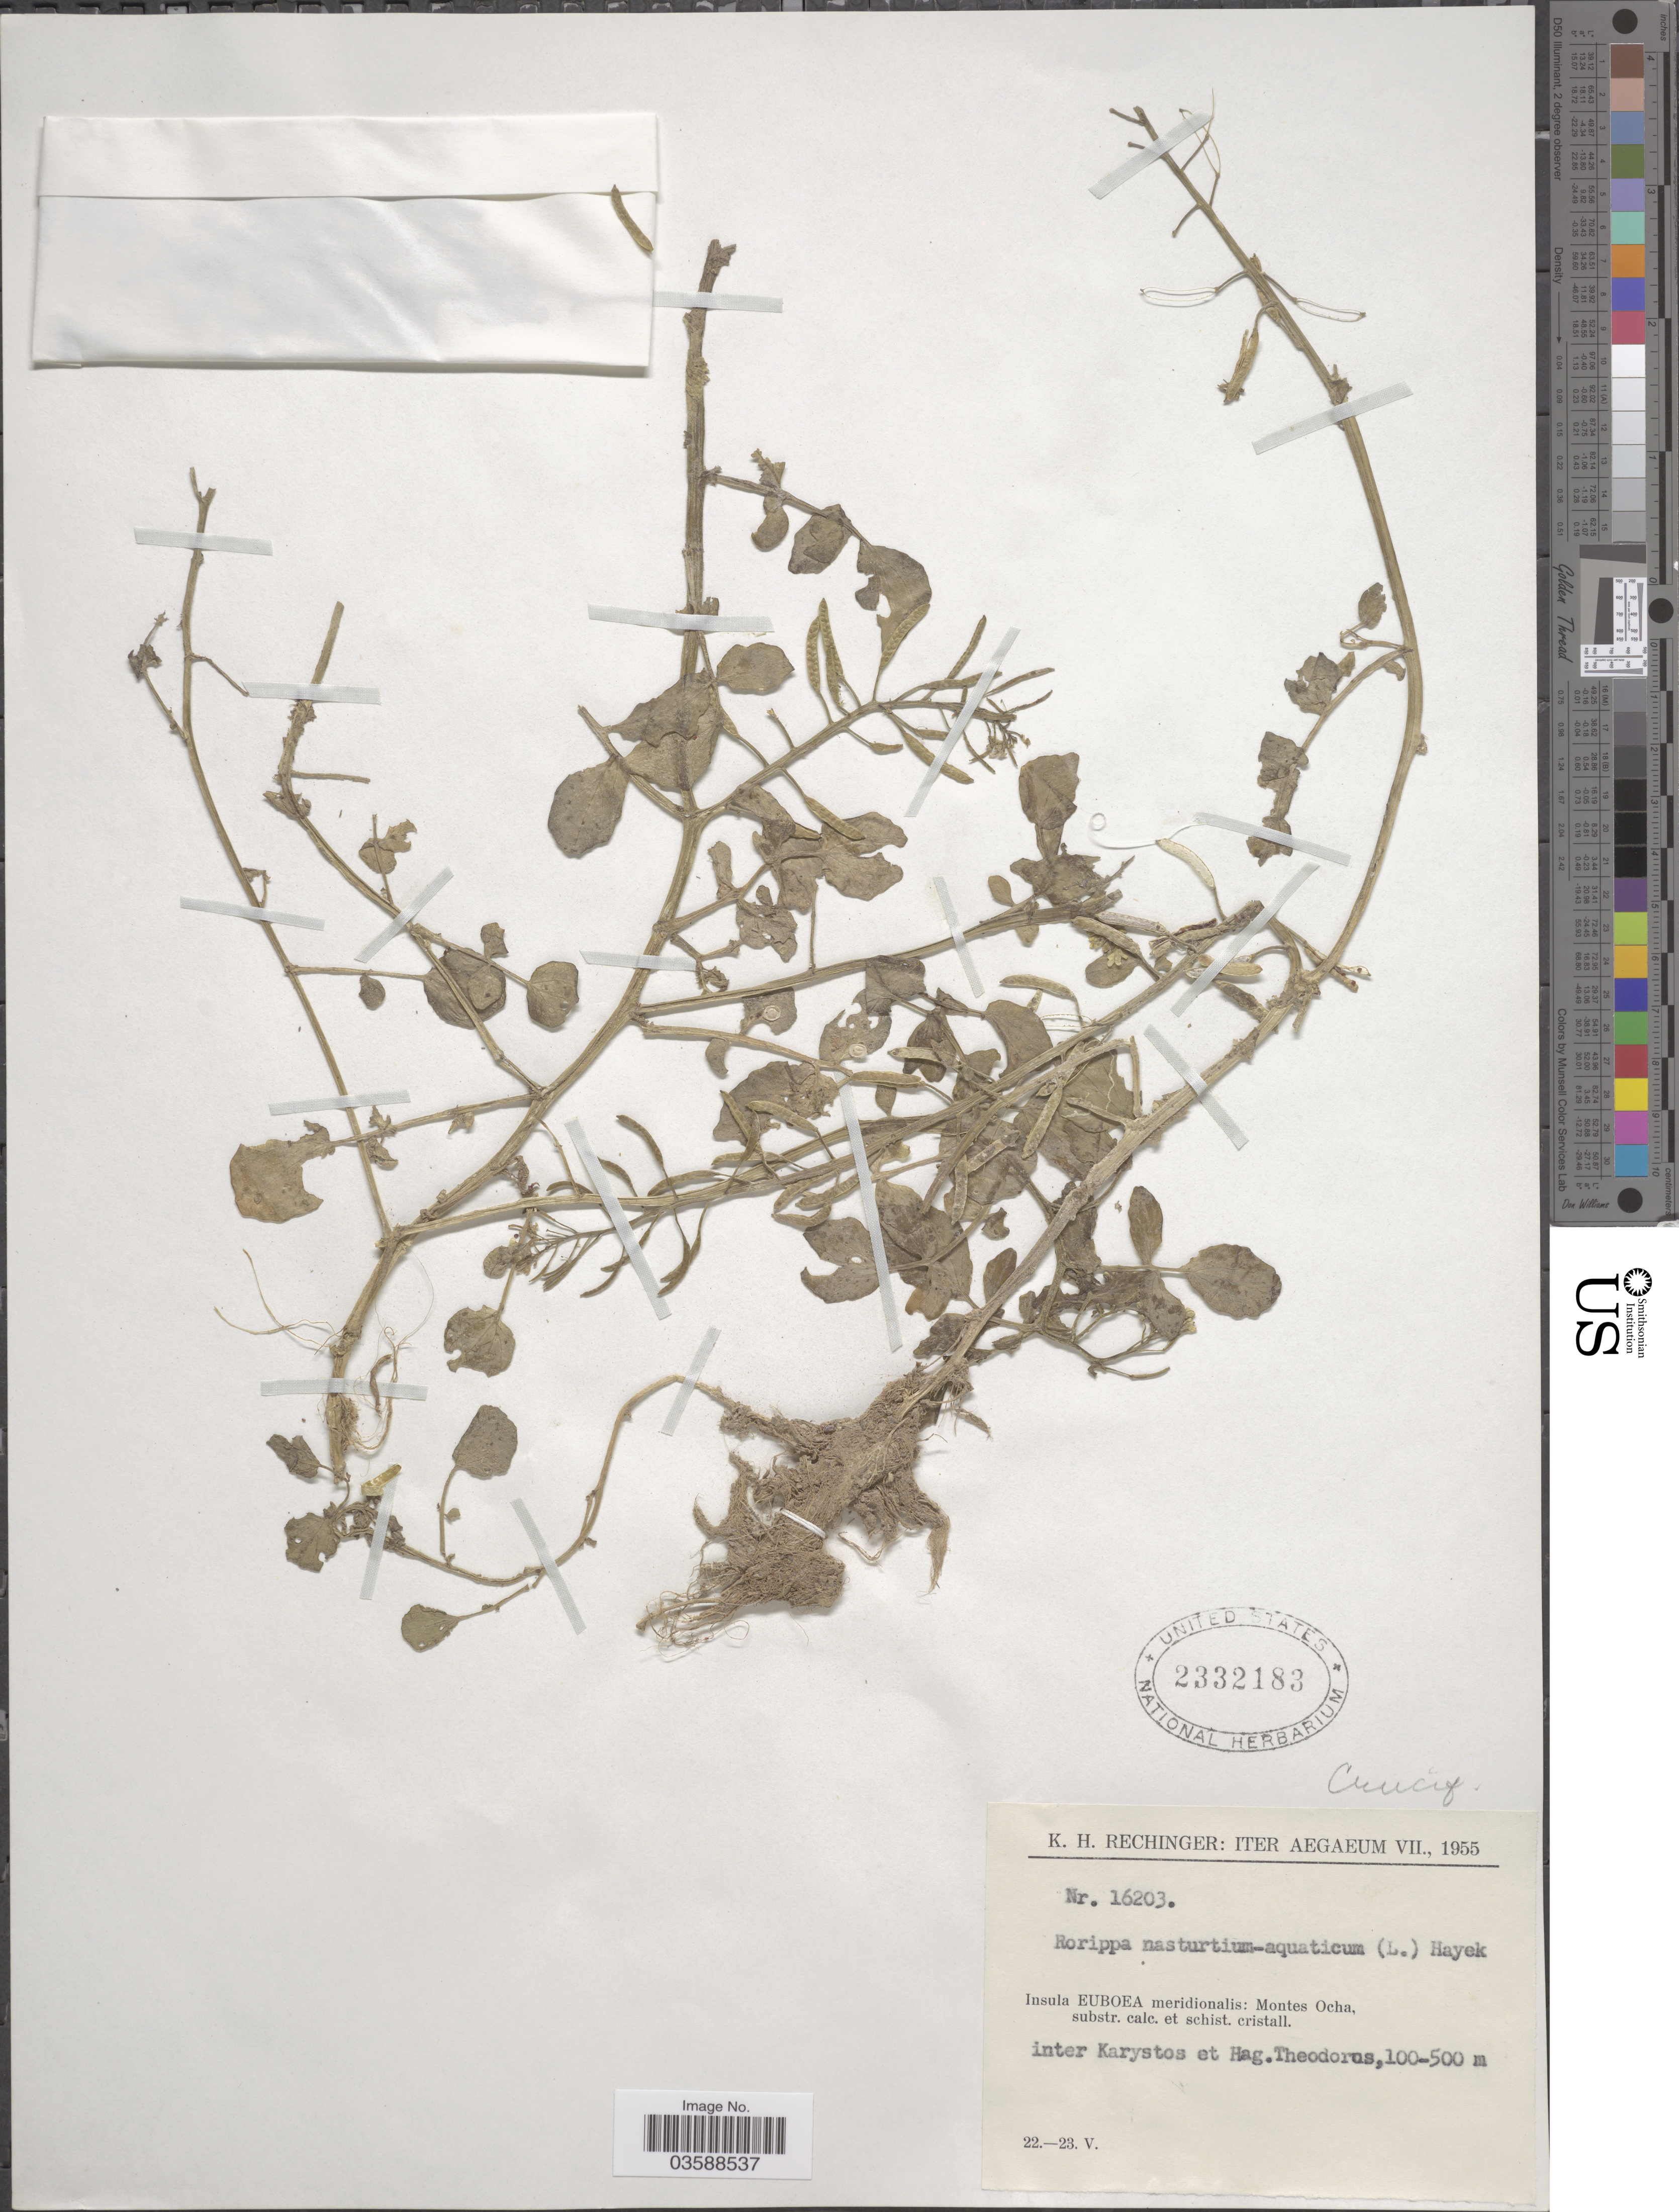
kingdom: Plantae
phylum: Tracheophyta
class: Magnoliopsida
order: Brassicales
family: Brassicaceae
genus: Nasturtium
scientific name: Nasturtium officinale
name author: R. Br.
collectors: K. H. Rechinger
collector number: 16203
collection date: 1955-05-22/1955-05-23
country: Greece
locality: Iter Aegaeum; Insula Euboea meridionalis: Montes Ocha, subtr. calc. et schist. cristall. inter Karystos et Hag. Theodorus.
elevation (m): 100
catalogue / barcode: US 2332183